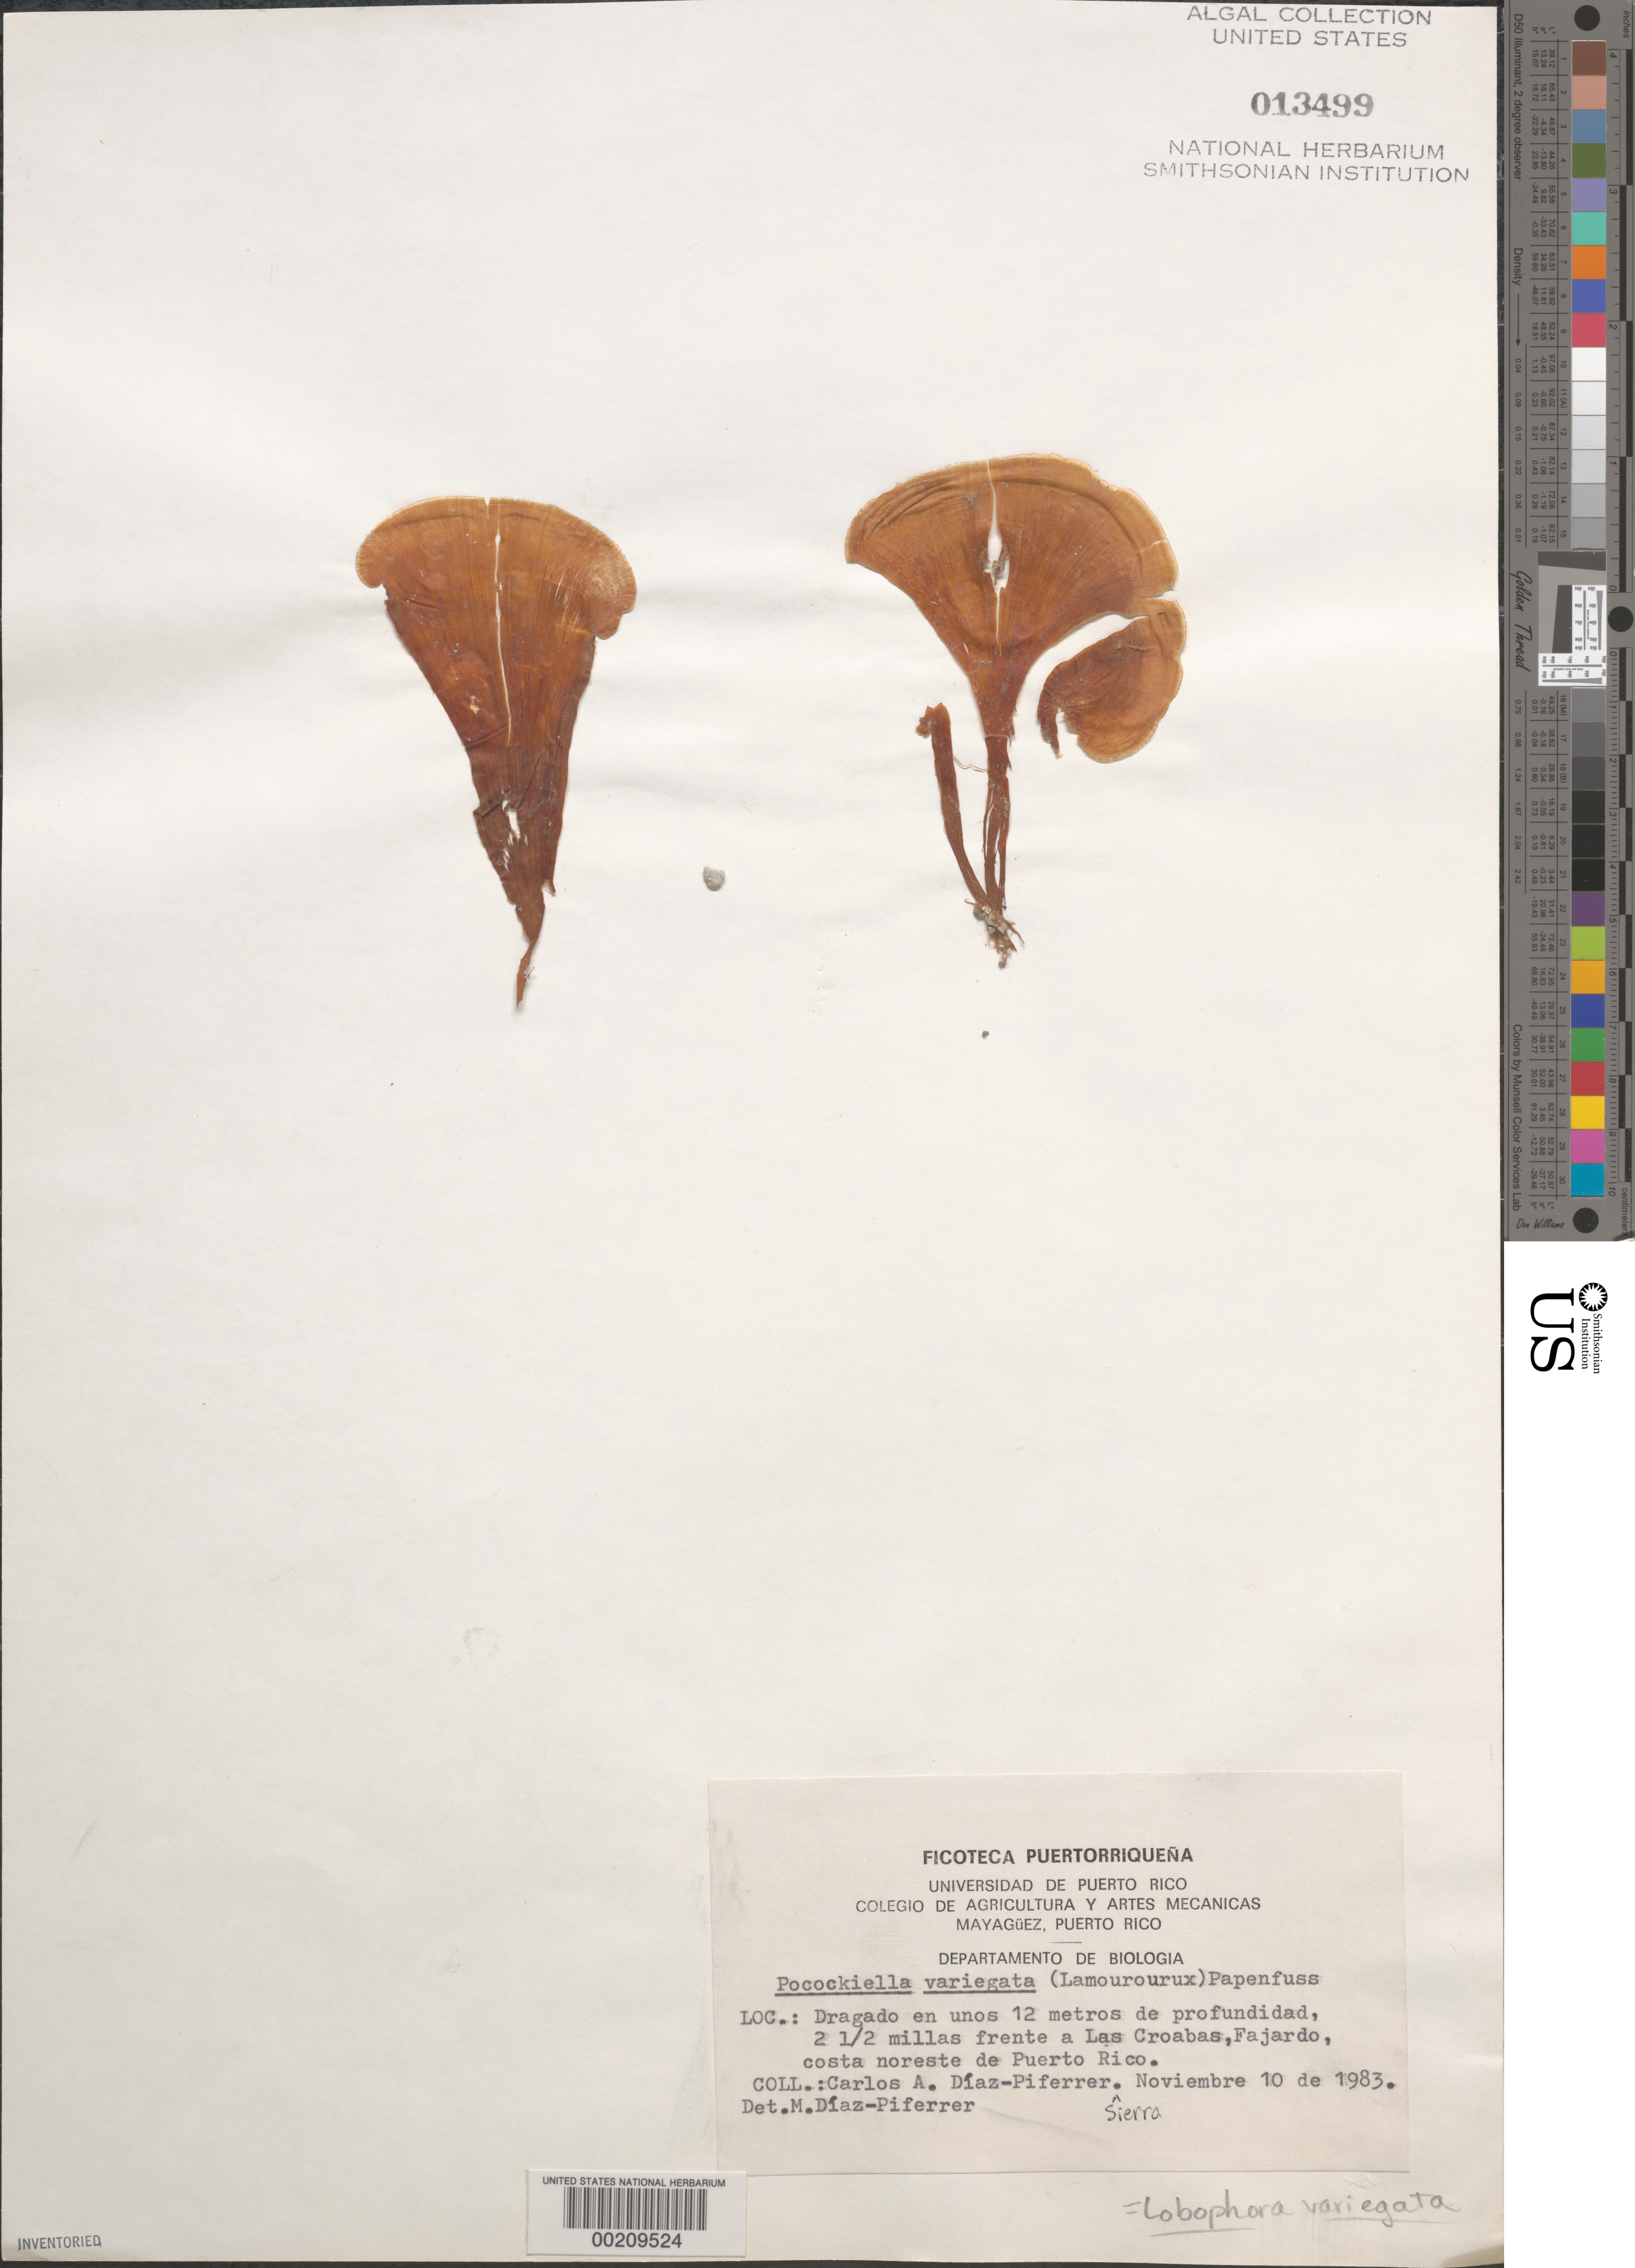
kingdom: Chromista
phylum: Ochrophyta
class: Phaeophyceae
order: Dictyotales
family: Dictyotaceae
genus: Lobophora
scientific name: Lobophora variegata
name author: (J.V.Lamouroux) Womersley & E.C. Oliveira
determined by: Diaz-Piferrer, M.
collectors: C. Diaz-Piferrer Sierra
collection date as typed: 10 Nov 1983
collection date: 1983-11-10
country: Puerto Rico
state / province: Fajardo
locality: Las croabas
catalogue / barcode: US 13499